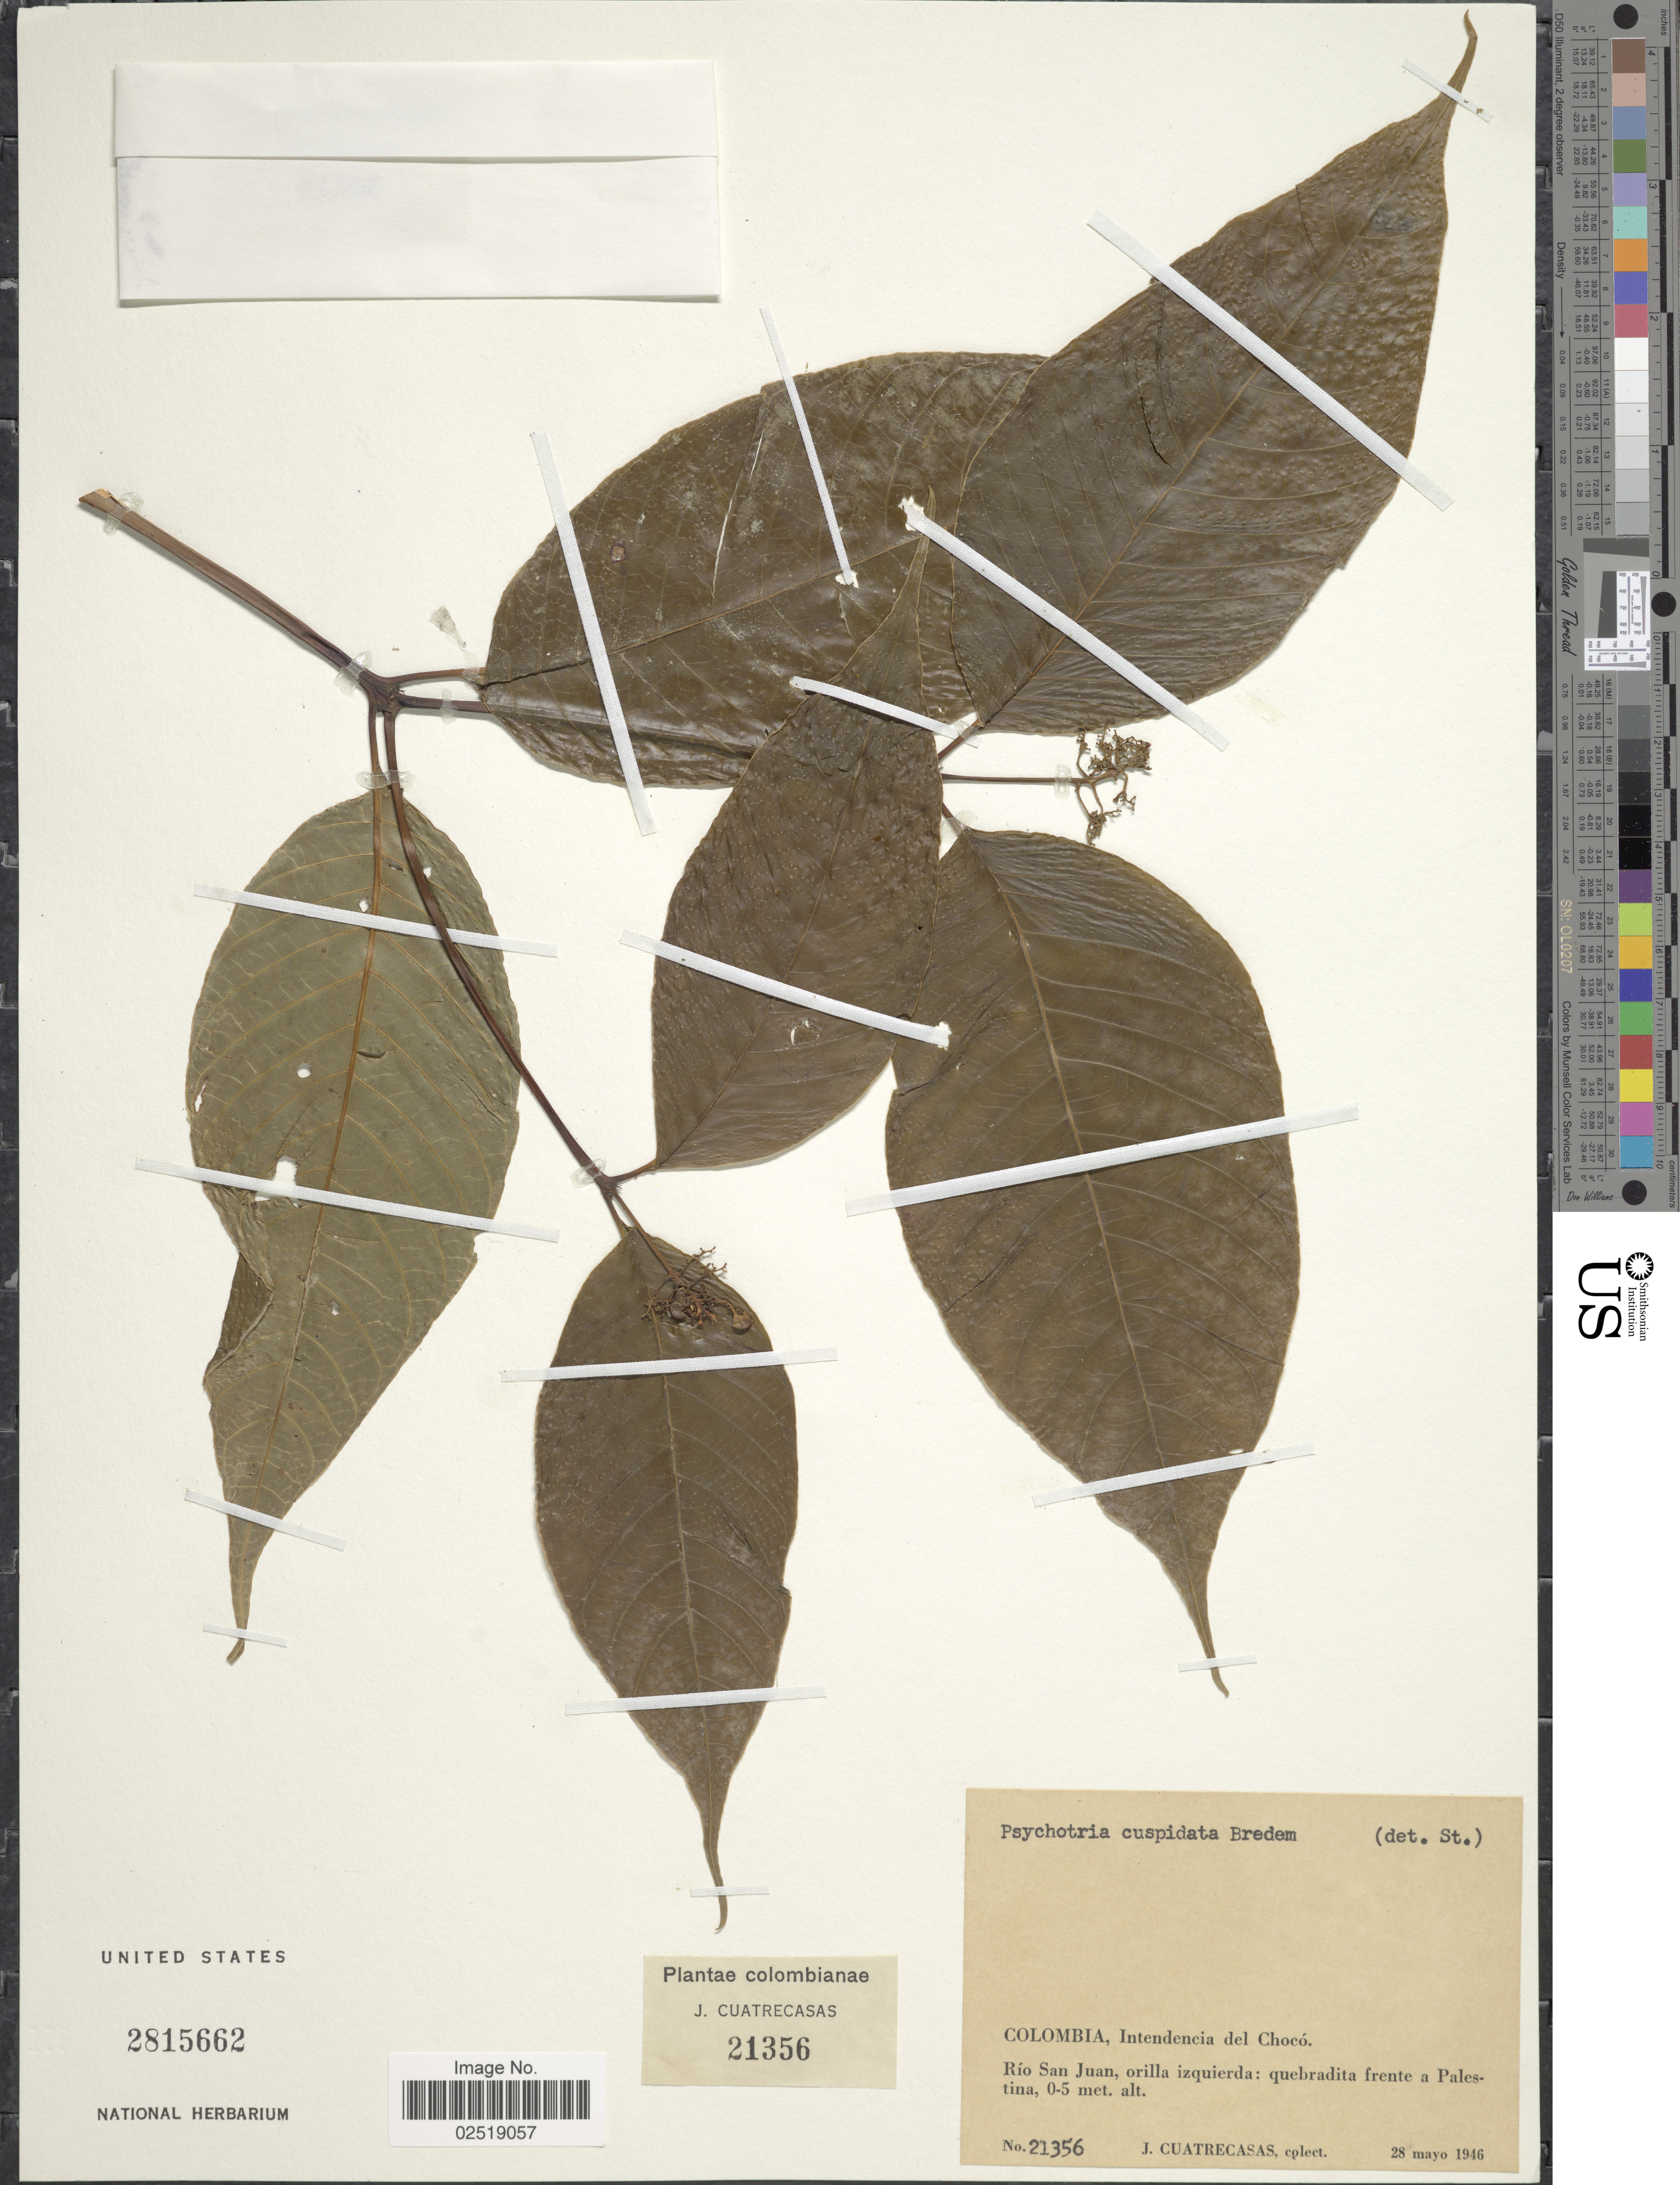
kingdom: Plantae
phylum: Tracheophyta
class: Magnoliopsida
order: Gentianales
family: Rubiaceae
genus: Psychotria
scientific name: Psychotria cuspidata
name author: Bredem. ex Schult.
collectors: J. Cuatrecasas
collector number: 21356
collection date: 1946-05-28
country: Colombia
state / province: Chocó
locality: Intendencia del Choco. Rio San Juan, orilla izquierda: quebradita frente a Palestina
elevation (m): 0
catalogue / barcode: US 2815662